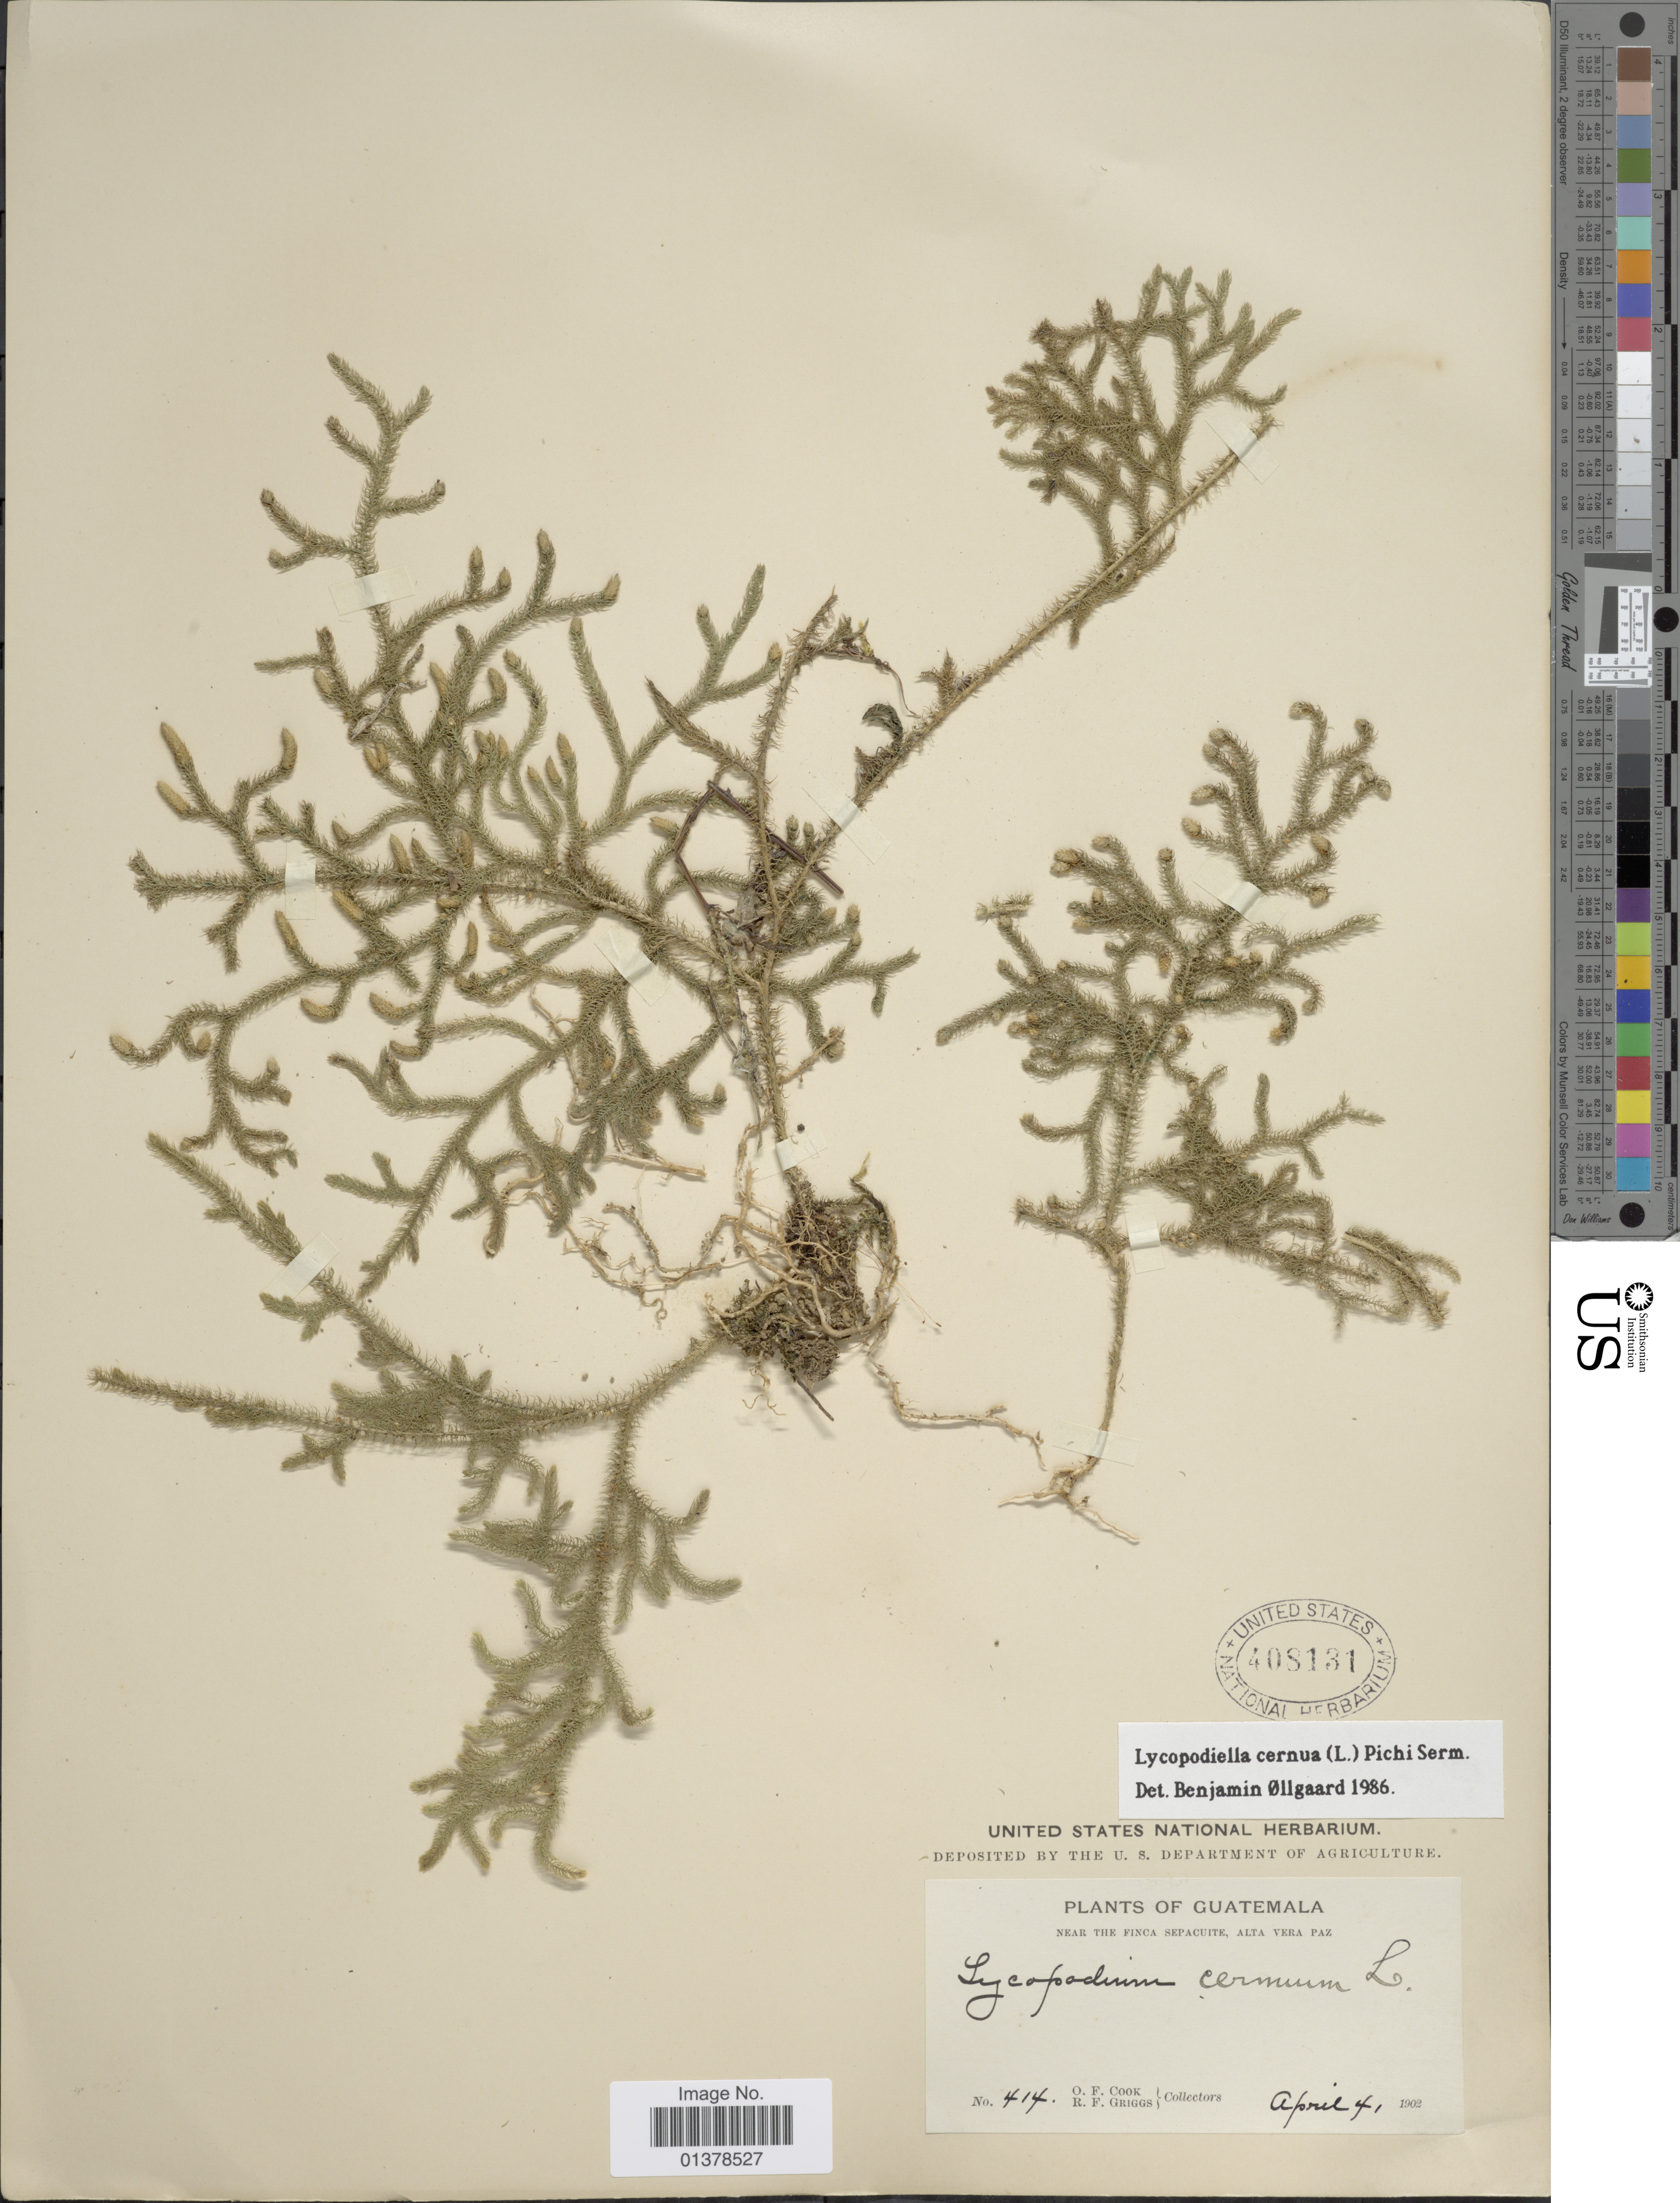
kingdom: Plantae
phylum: Tracheophyta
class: Lycopodiopsida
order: Lycopodiales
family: Lycopodiaceae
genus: Palhinhaea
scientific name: Palhinhaea cernua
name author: (L.) Vasc. & Franco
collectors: O. F. Cook & R. F. Griggs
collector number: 414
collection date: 1902-04-04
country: Guatemala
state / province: Alta Verapaz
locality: Near the Finca Sepacuite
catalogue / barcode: US 408131